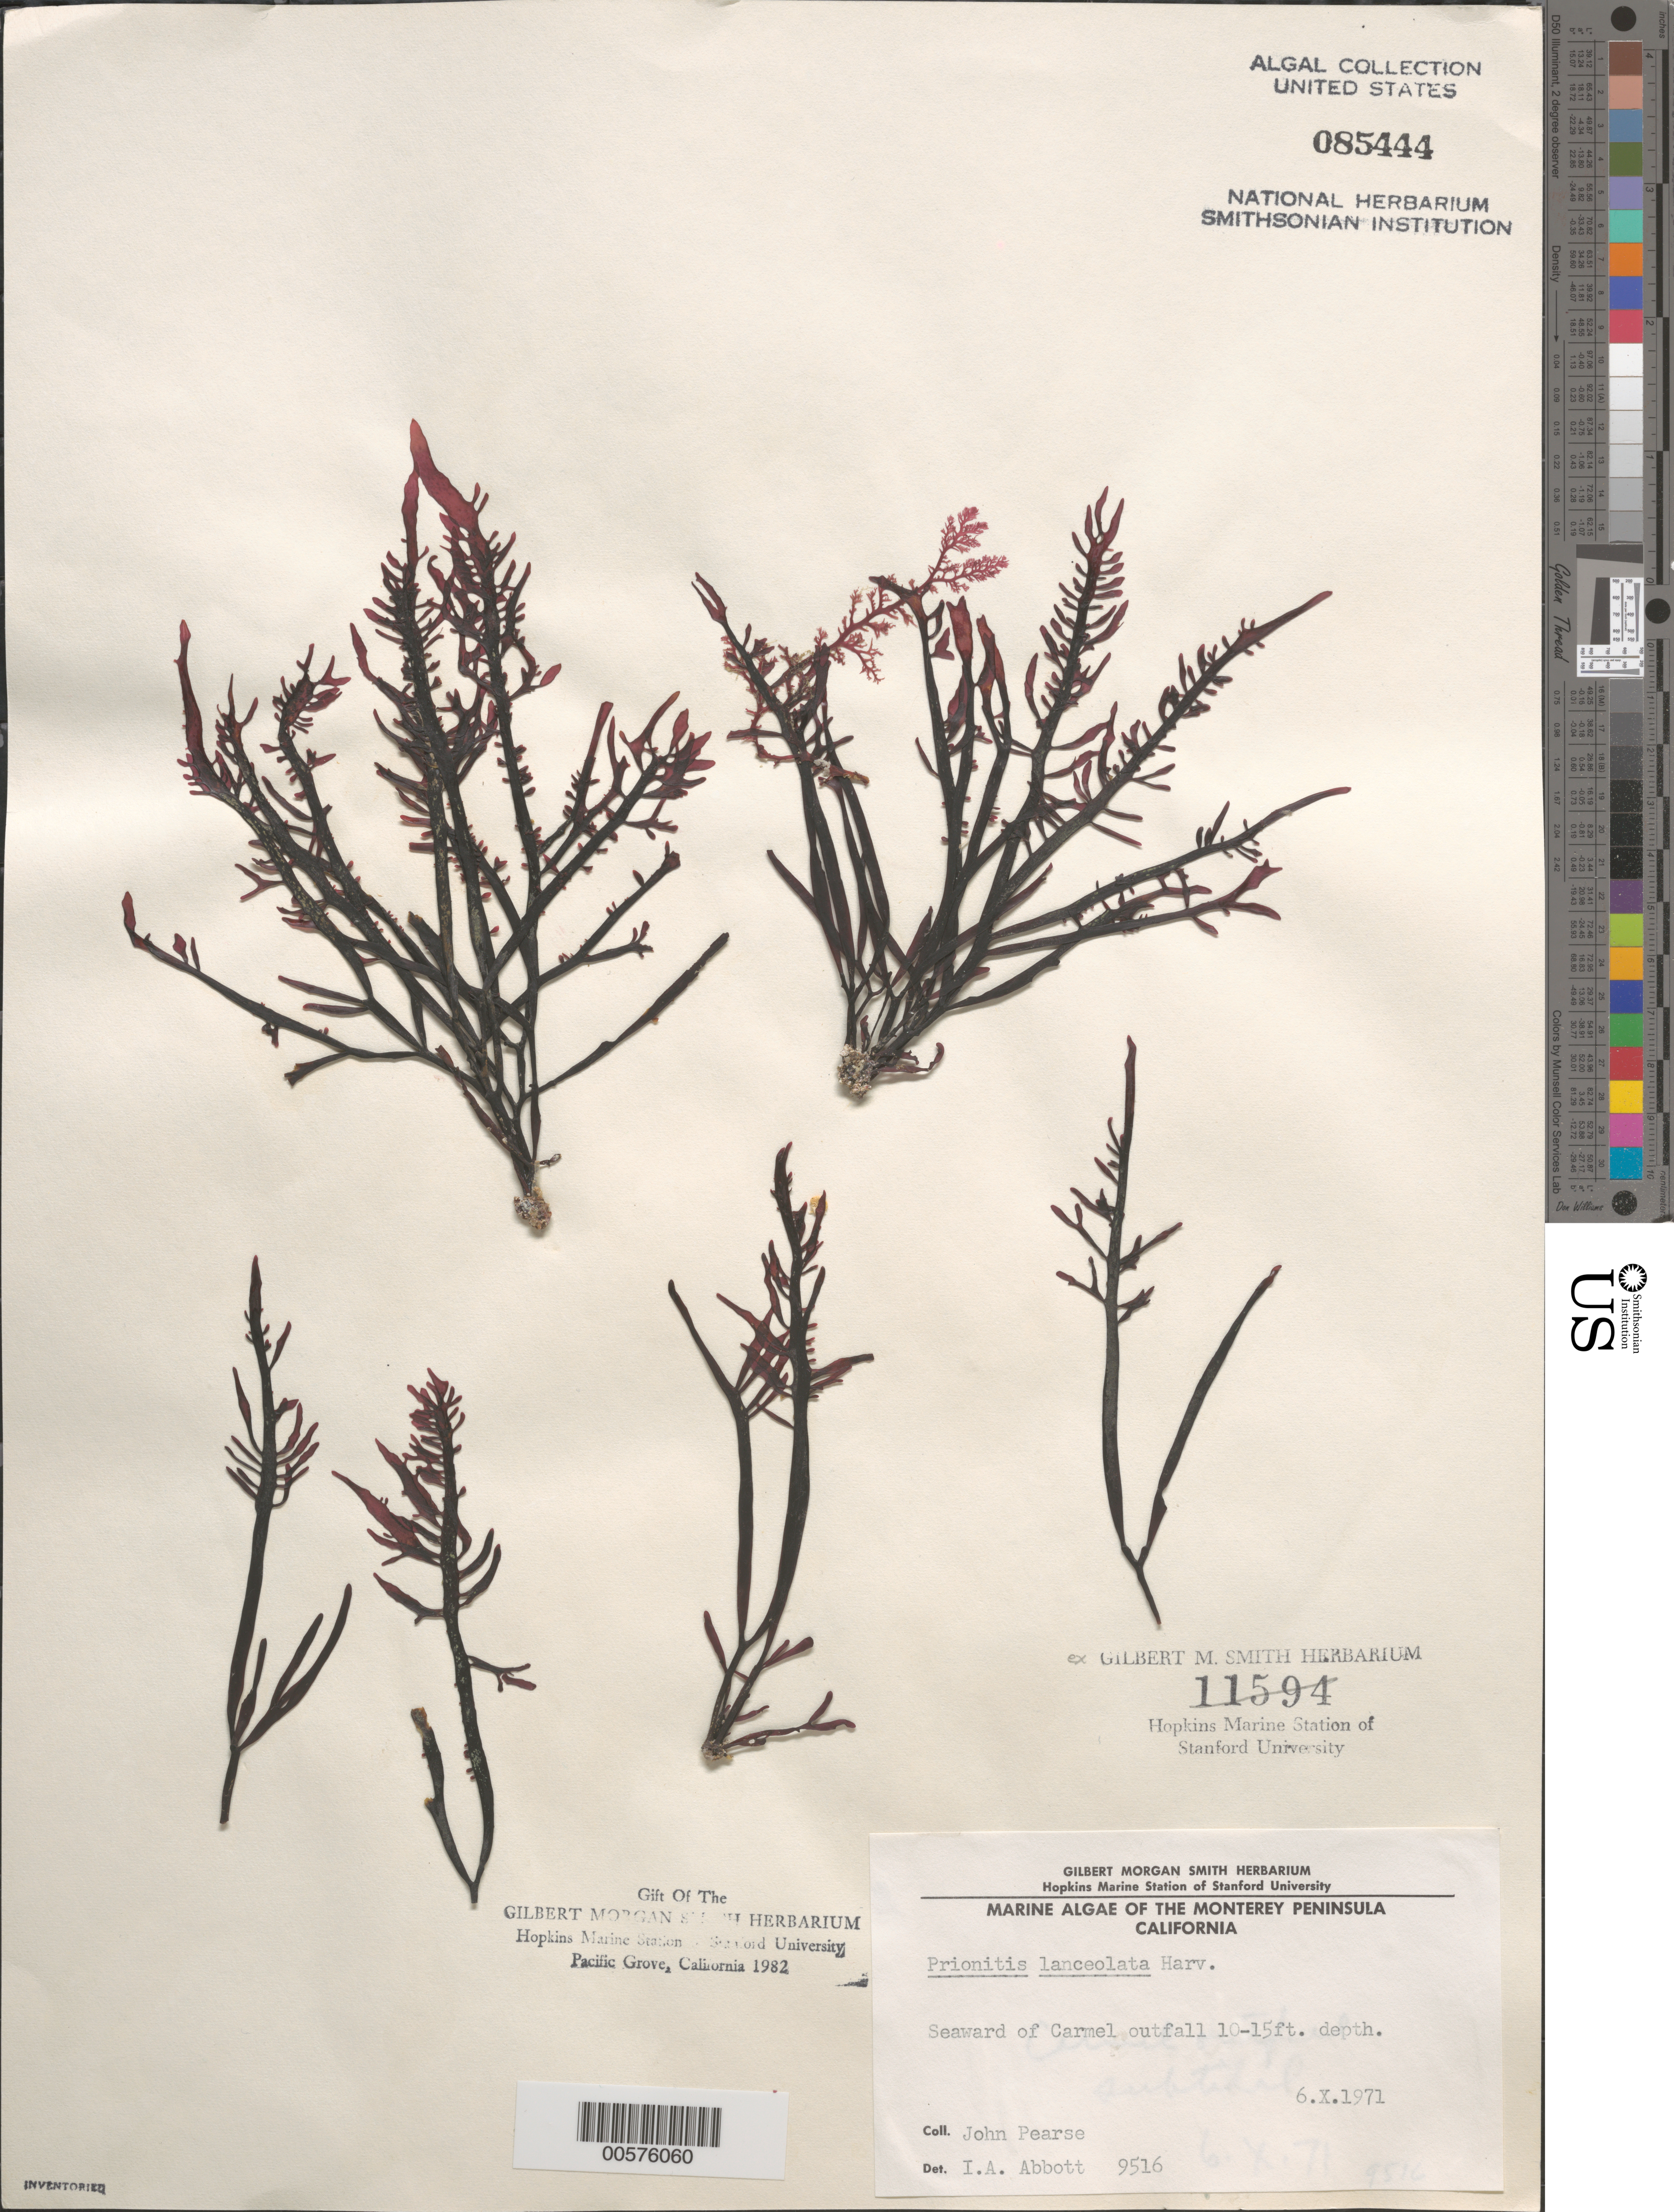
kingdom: Plantae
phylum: Rhodophyta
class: Florideophyceae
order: Cryptonemiales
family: Cryptonemiaceae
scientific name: Prionitis lanceolata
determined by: Abbott, Isabella A.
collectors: J. Pearse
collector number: IAA 9516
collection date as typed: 06 Oct 1971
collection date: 1971-10-06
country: United States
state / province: California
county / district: Monterey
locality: Seaward of Carmel outfall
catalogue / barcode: US 85444